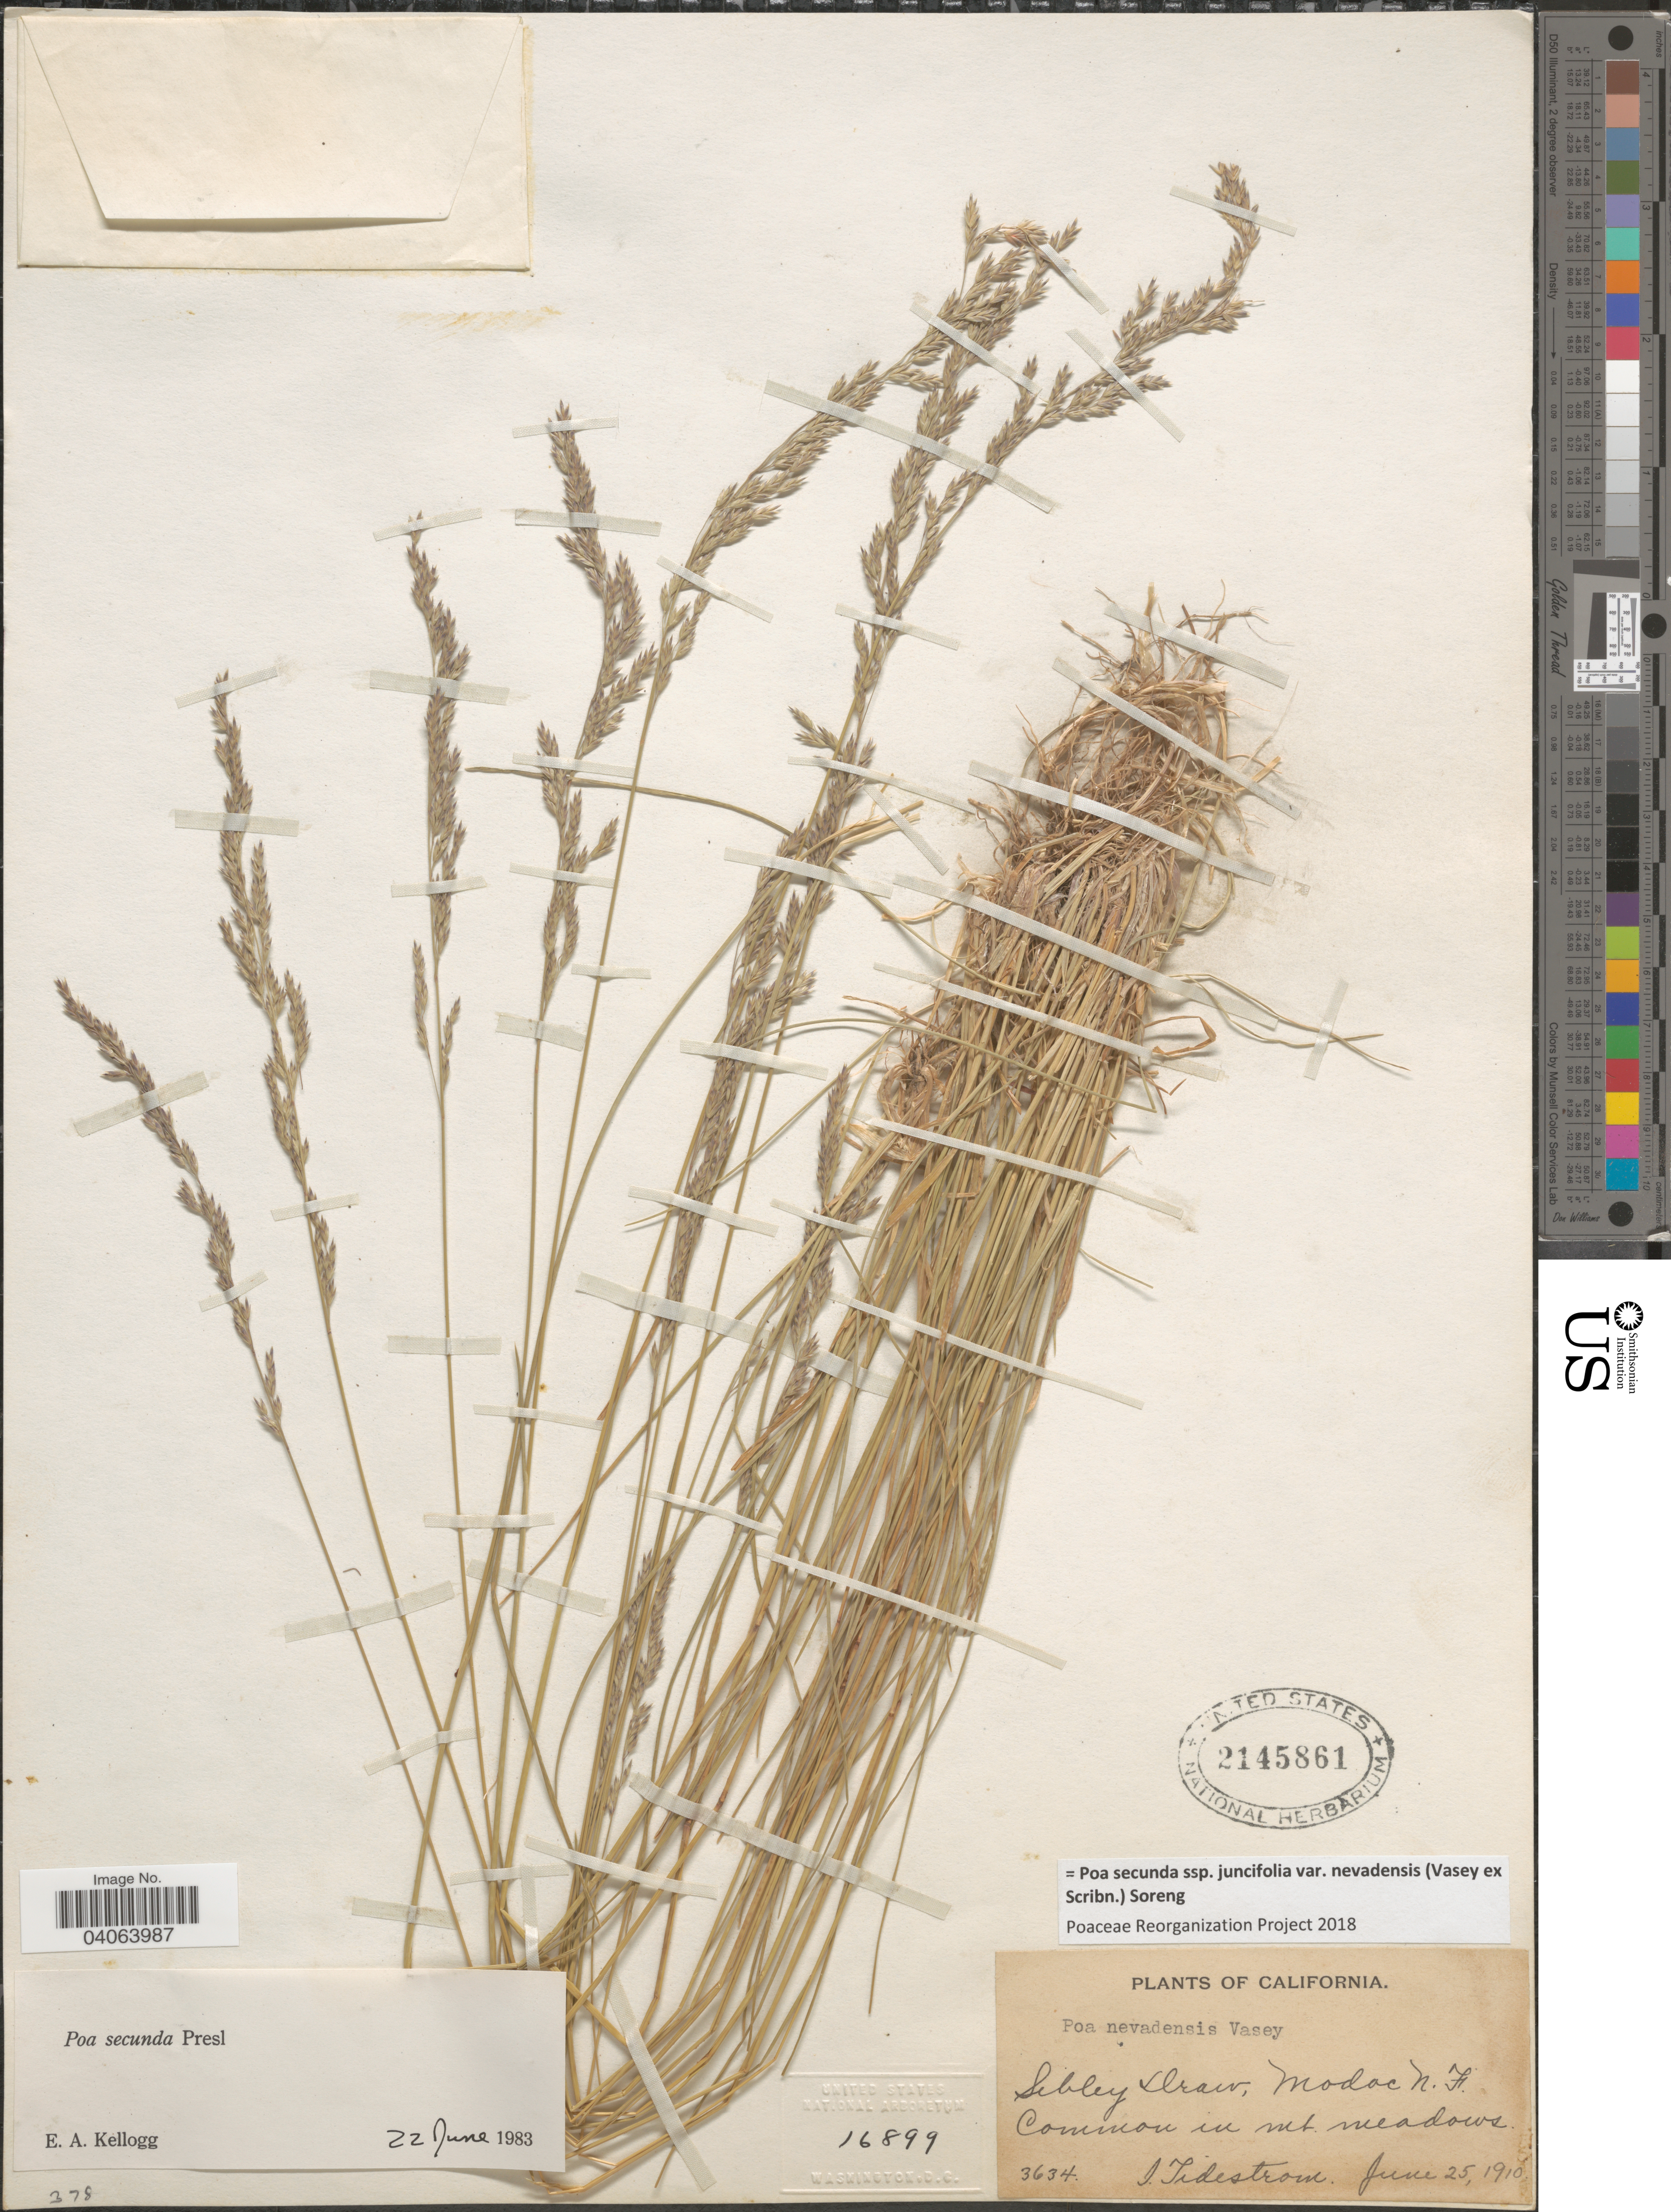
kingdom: Plantae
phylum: Tracheophyta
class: Liliopsida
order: Poales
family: Poaceae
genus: Poa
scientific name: Poa secunda subsp. juncifolia var. nevadensis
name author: (Vasey ex Scribn.) Soreng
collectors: I. F. Tidestrom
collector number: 3634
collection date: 1910-06-25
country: United States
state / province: California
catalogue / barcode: US 2145861